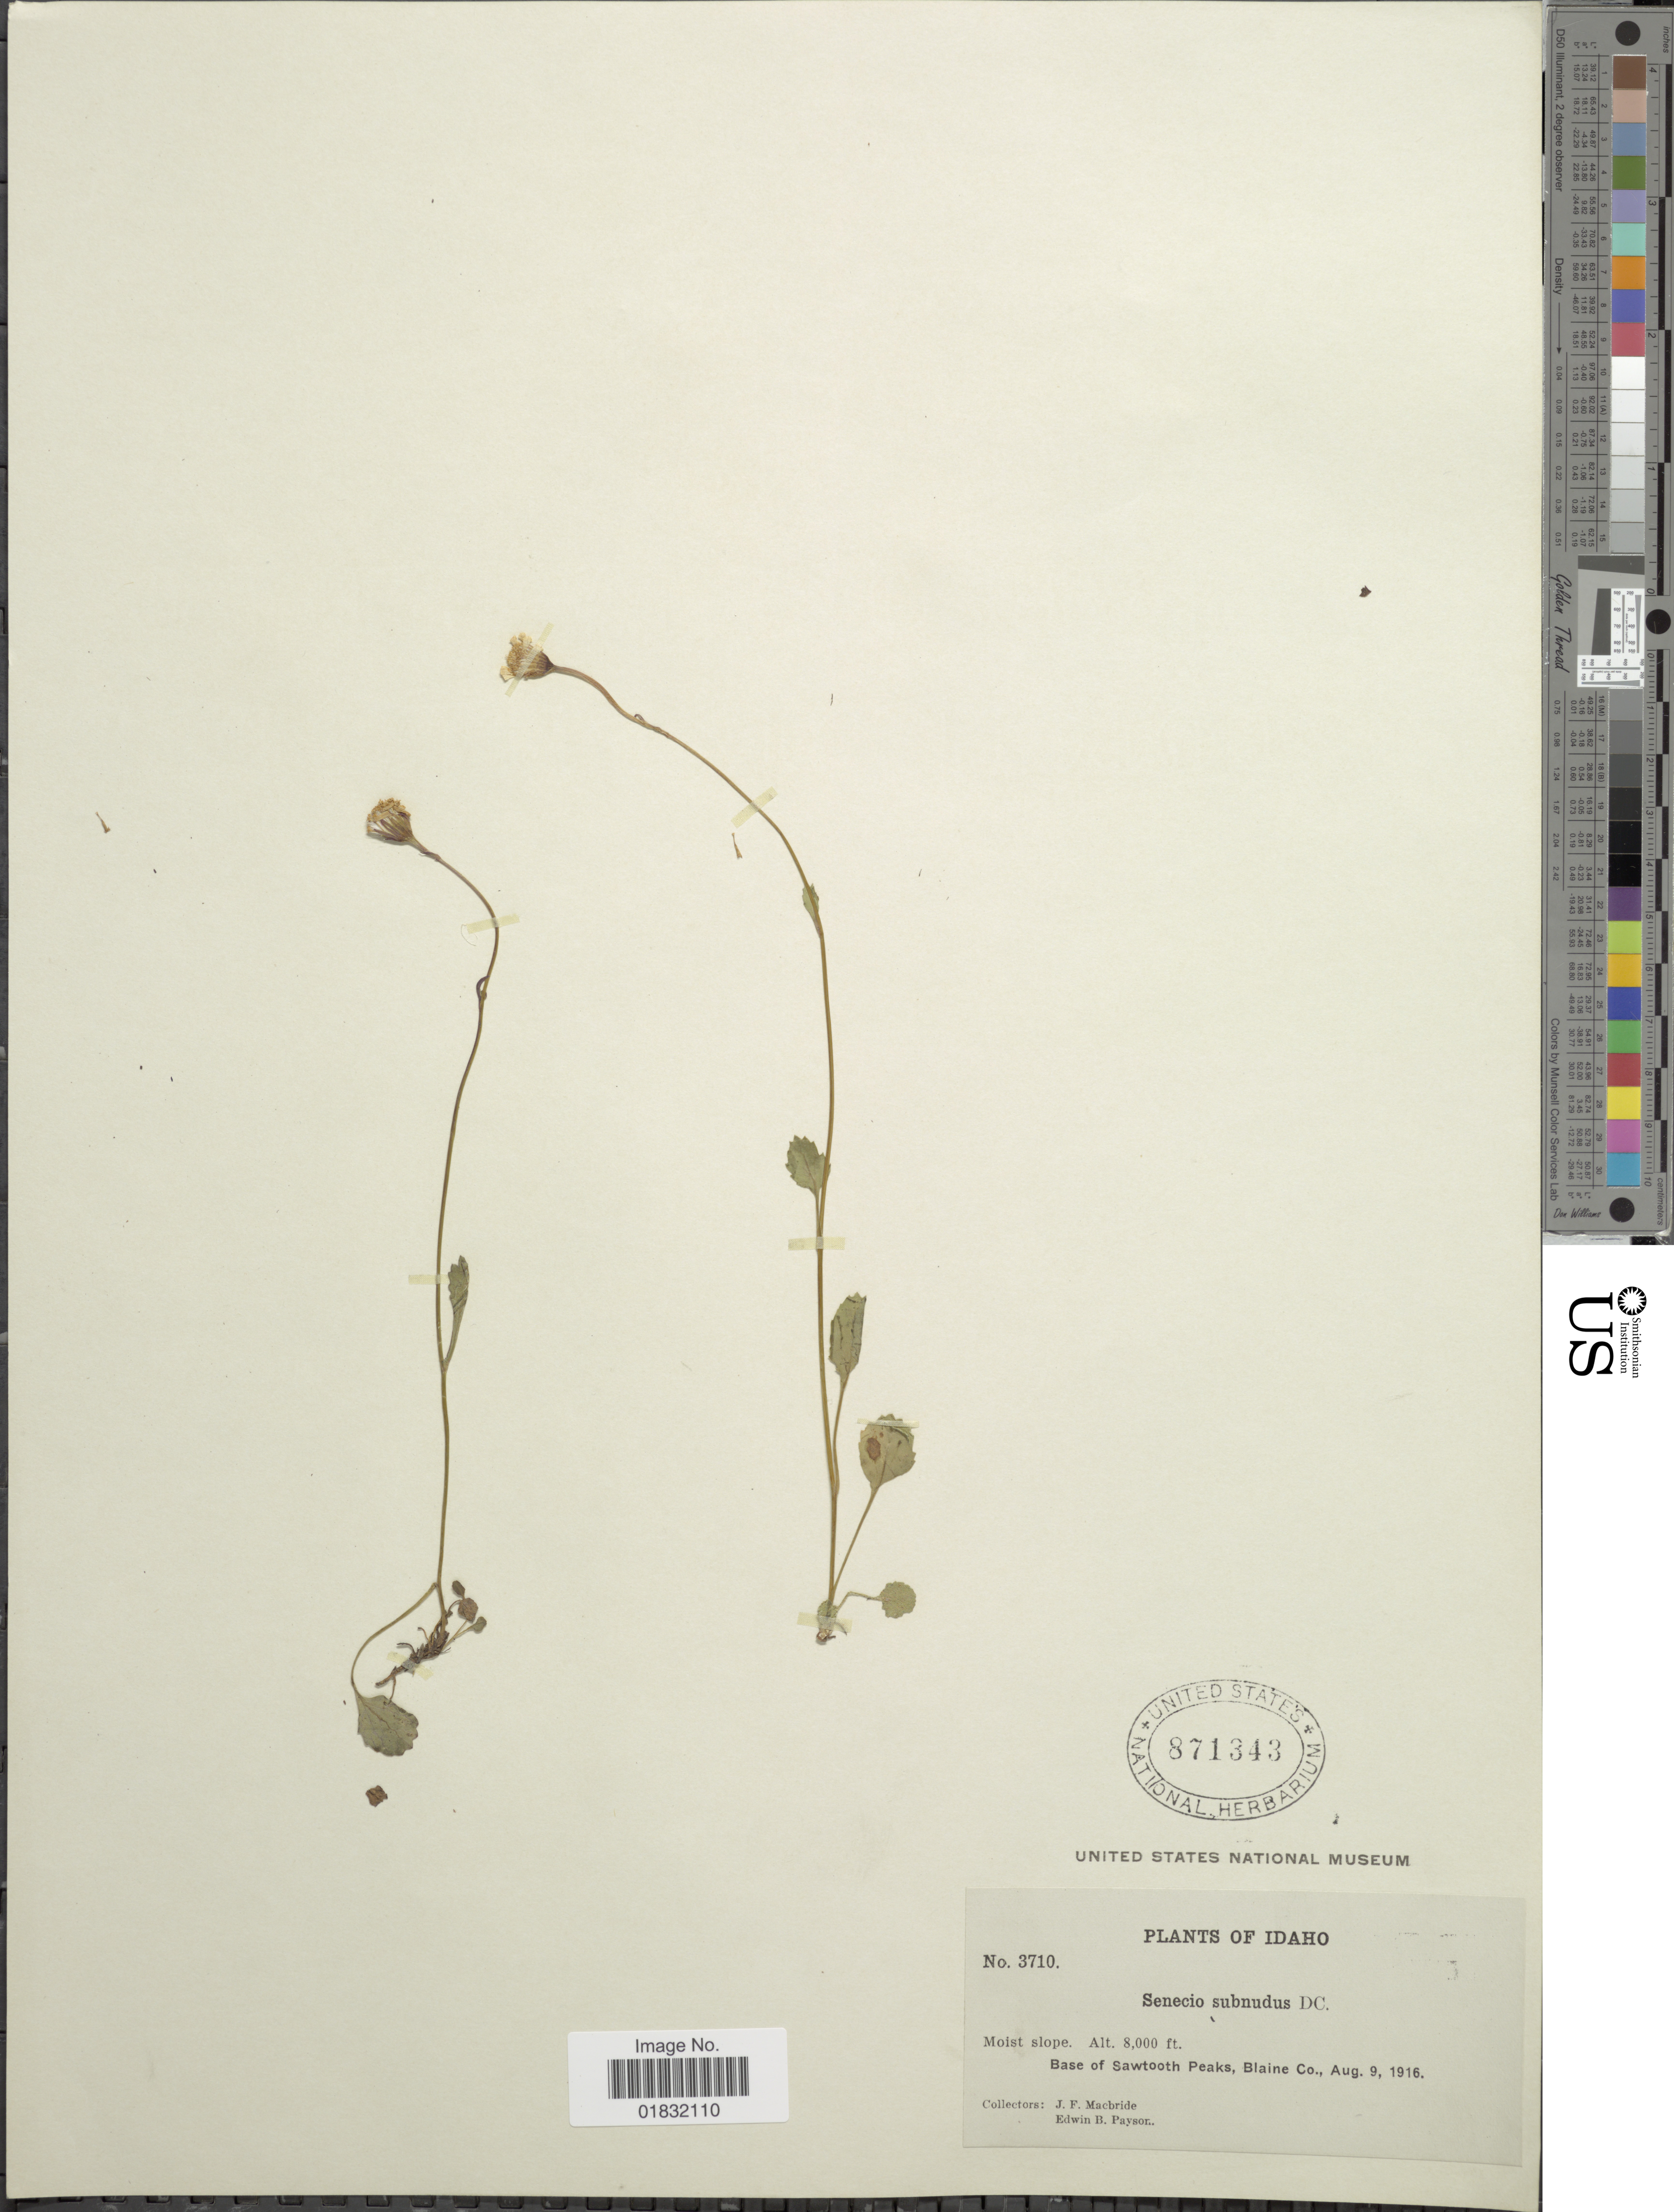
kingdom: Plantae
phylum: Tracheophyta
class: Magnoliopsida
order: Asterales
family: Asteraceae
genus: Packera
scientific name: Packera subnuda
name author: (DC.) Trock & T.M. Barkley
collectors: J. F. Macbride & E. B. Payson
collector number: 3710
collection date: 1916-08-09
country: United States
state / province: Idaho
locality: Moist slope, Base of Sawtooth Peaks, Blaine Co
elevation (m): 2438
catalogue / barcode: US 871343